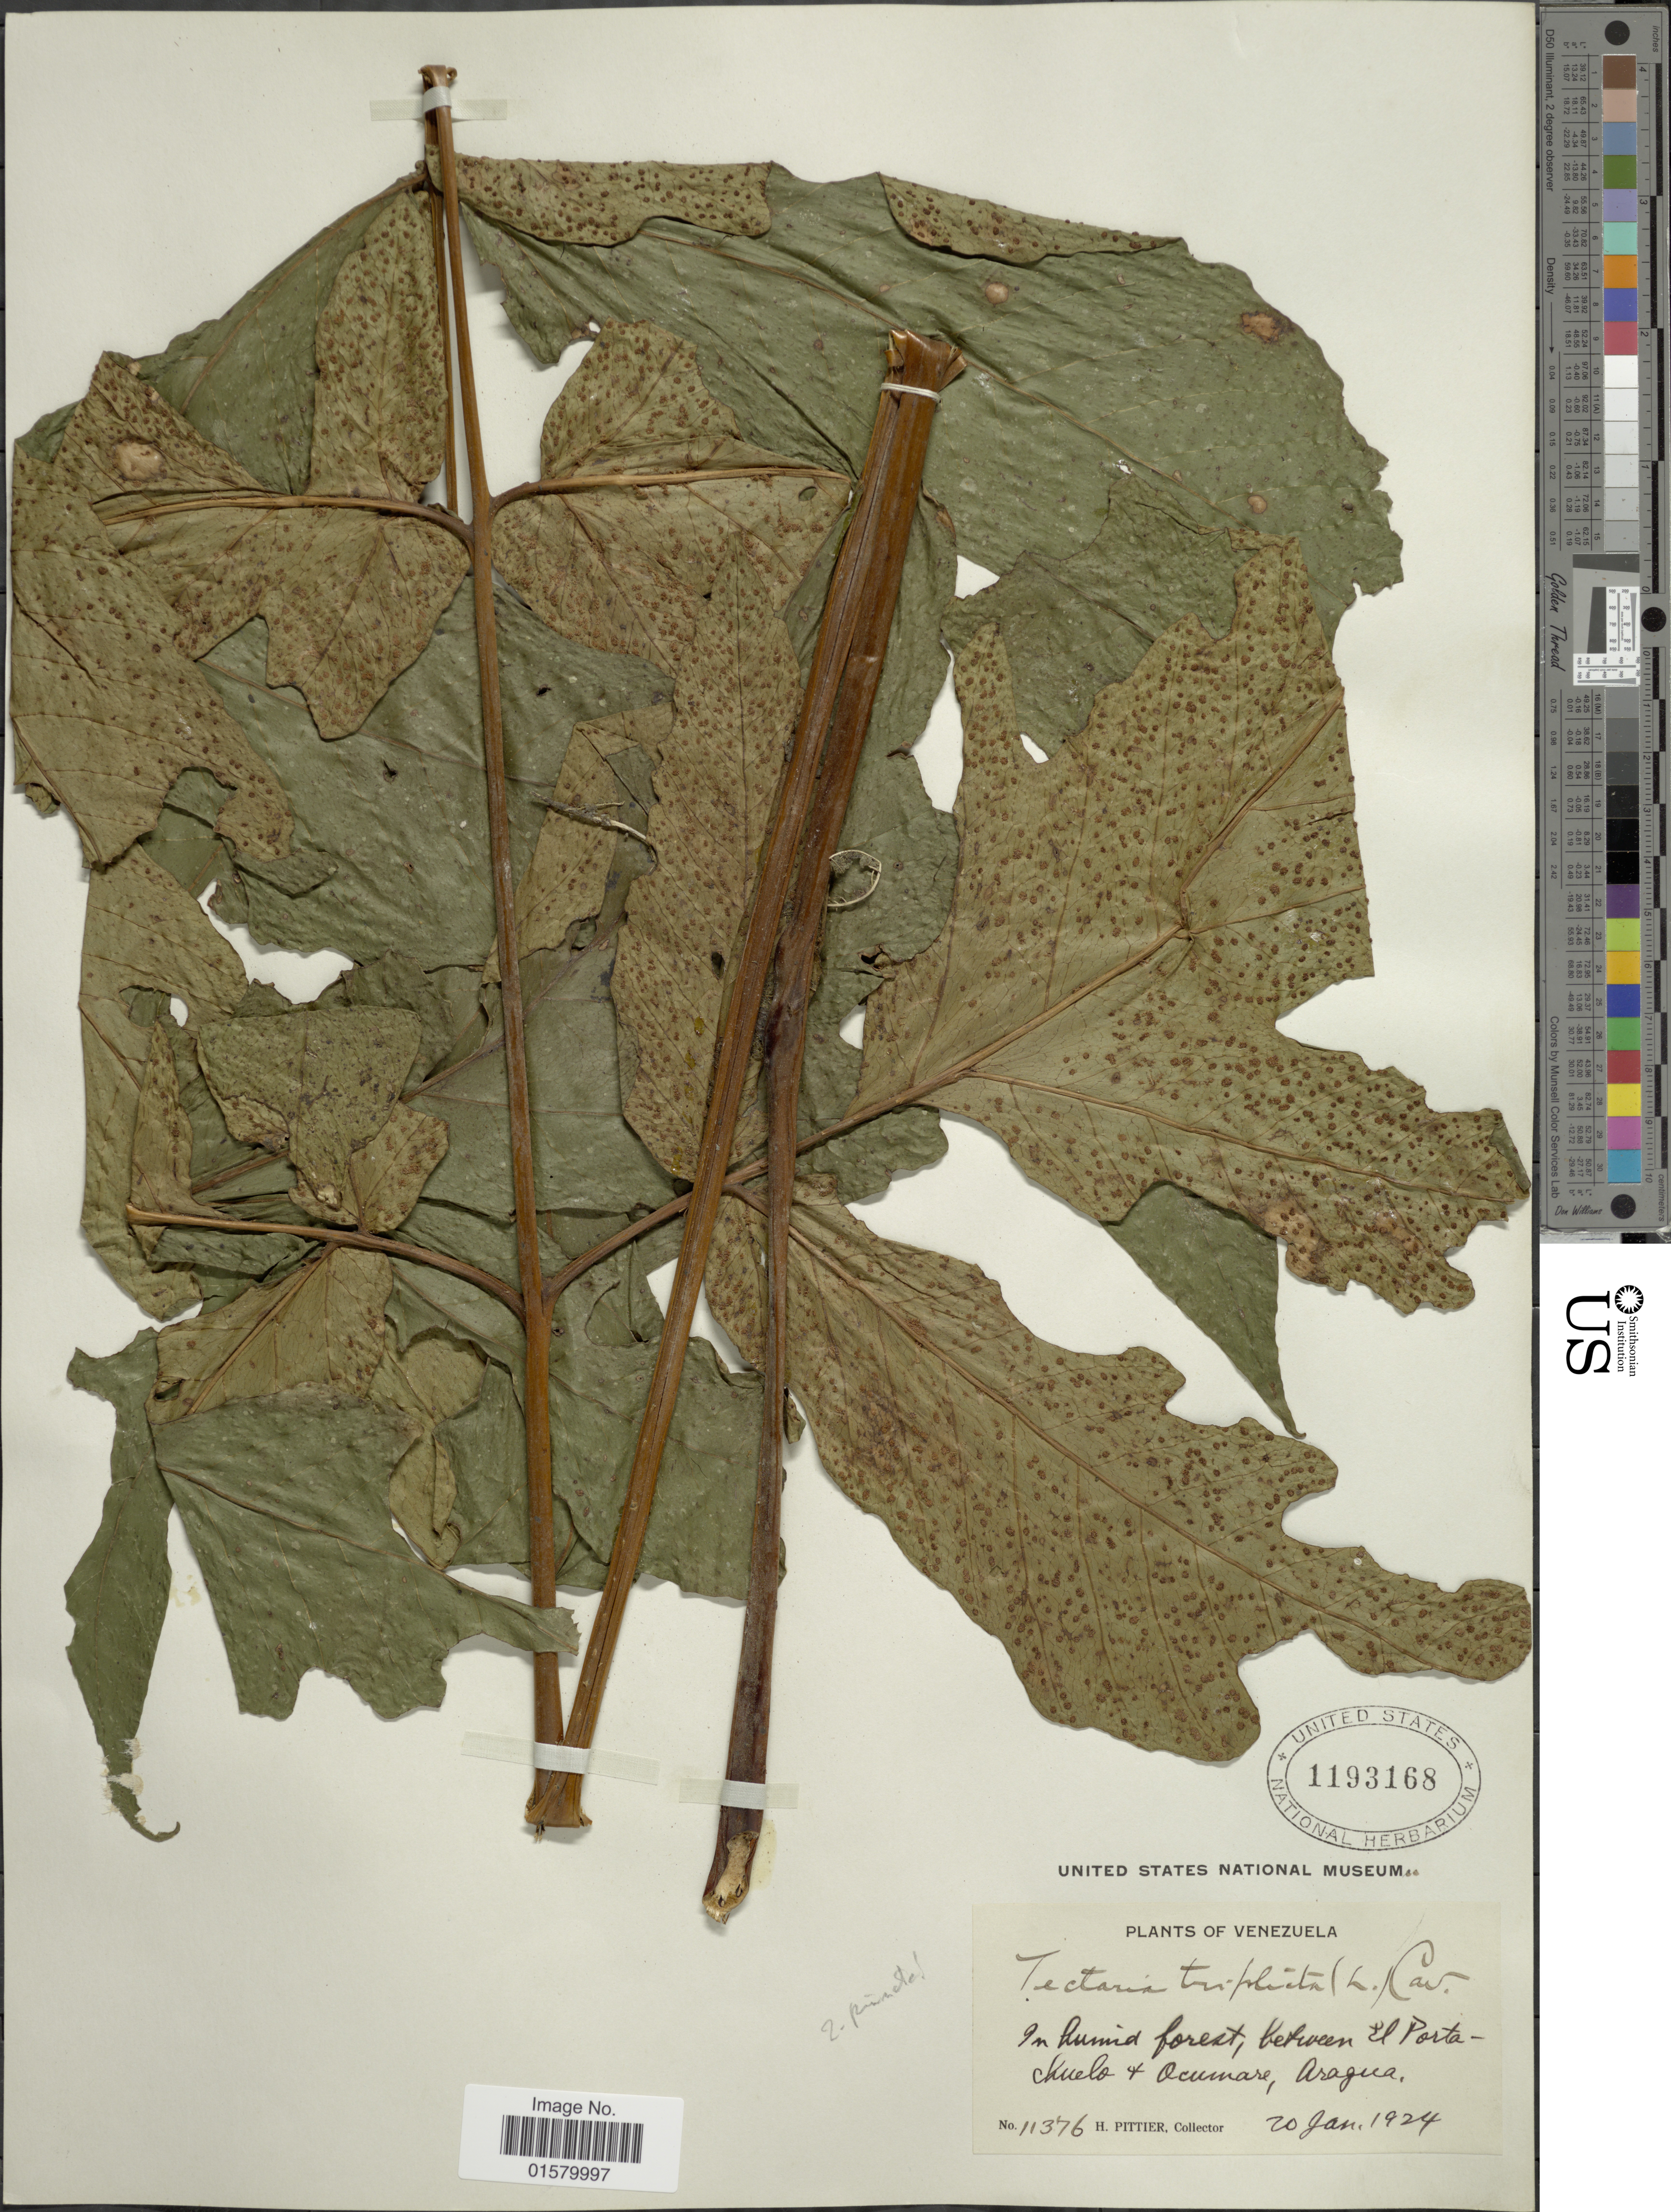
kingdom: Plantae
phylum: Tracheophyta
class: Polypodiopsida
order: Polypodiales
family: Tectariaceae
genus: Tectaria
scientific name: Tectaria trifoliata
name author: (L.) Cav.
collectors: H. F. Pittier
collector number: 11376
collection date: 1924-01-20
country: Venezuela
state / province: Aragua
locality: Between El Porta-Chuelo + Ocumare, Aragua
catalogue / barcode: US 1193168